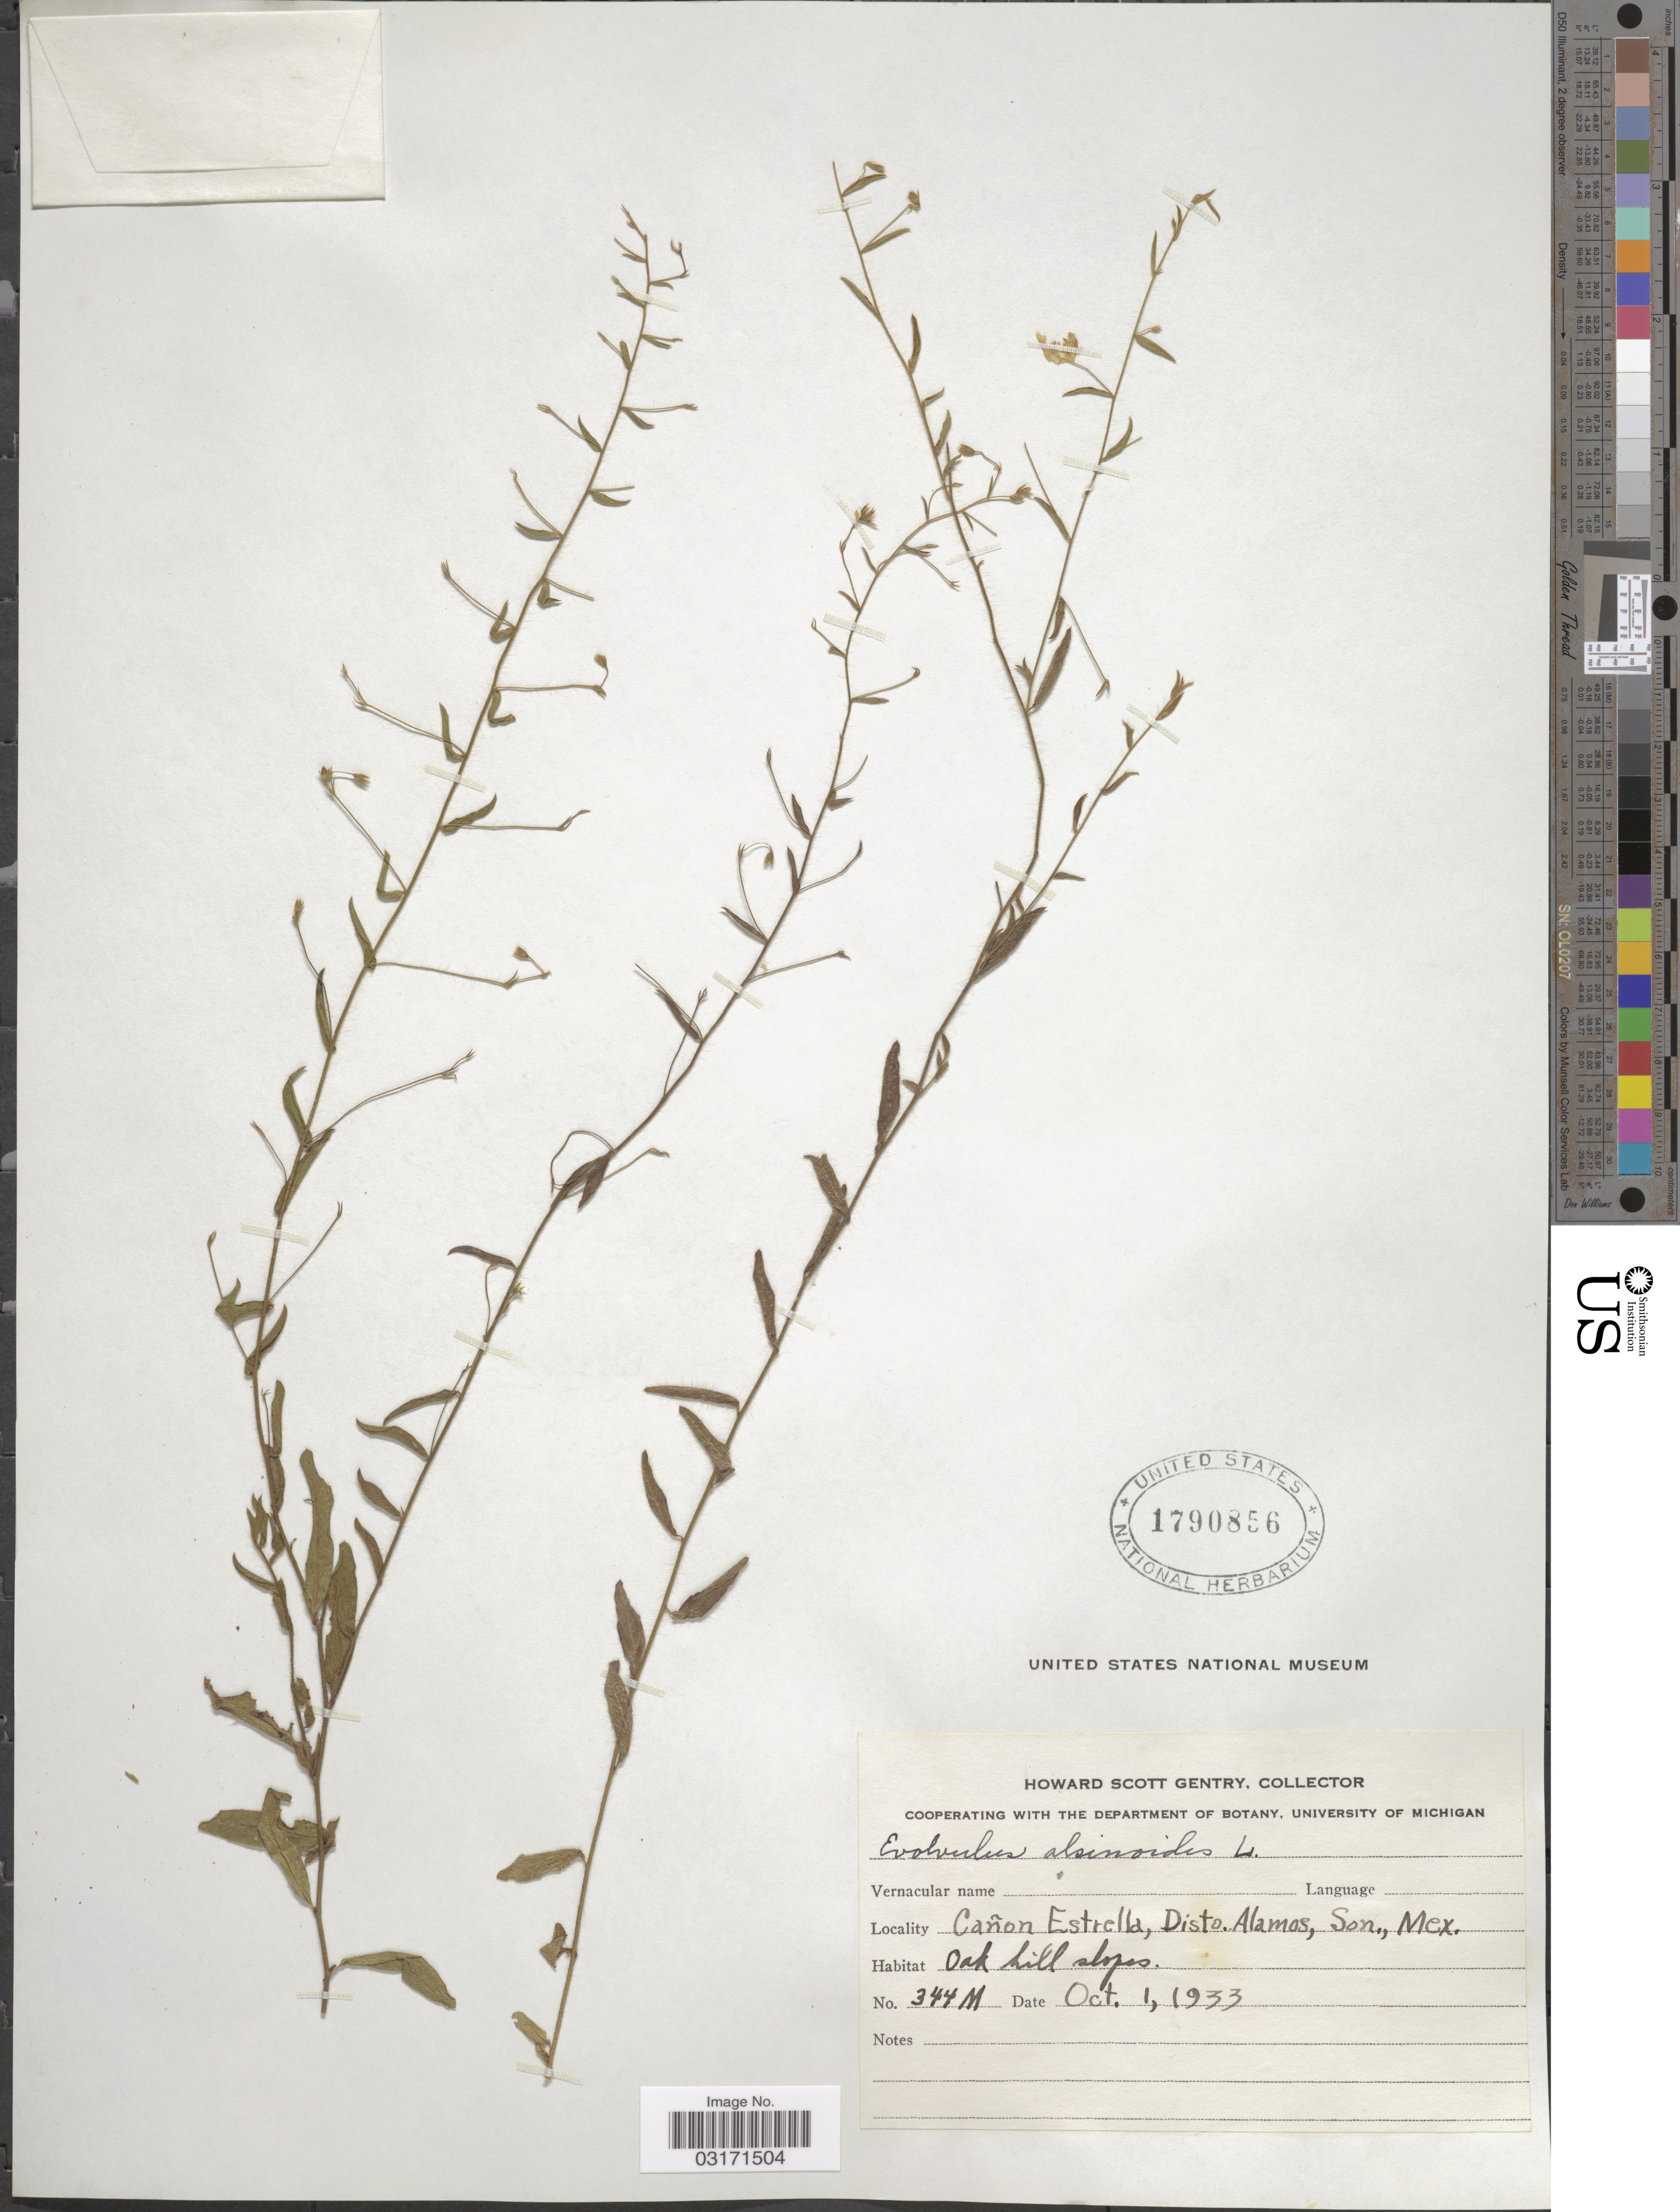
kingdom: Plantae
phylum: Tracheophyta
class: Magnoliopsida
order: Solanales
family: Convolvulaceae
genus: Evolvulus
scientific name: Evolvulus alsinoides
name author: (L.) L.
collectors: H. S. Gentry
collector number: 344M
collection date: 1933-10-01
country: Mexico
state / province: Sonora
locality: Cañon Estrella, Disto. Alamos, Son., Mex.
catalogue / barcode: US 1790856